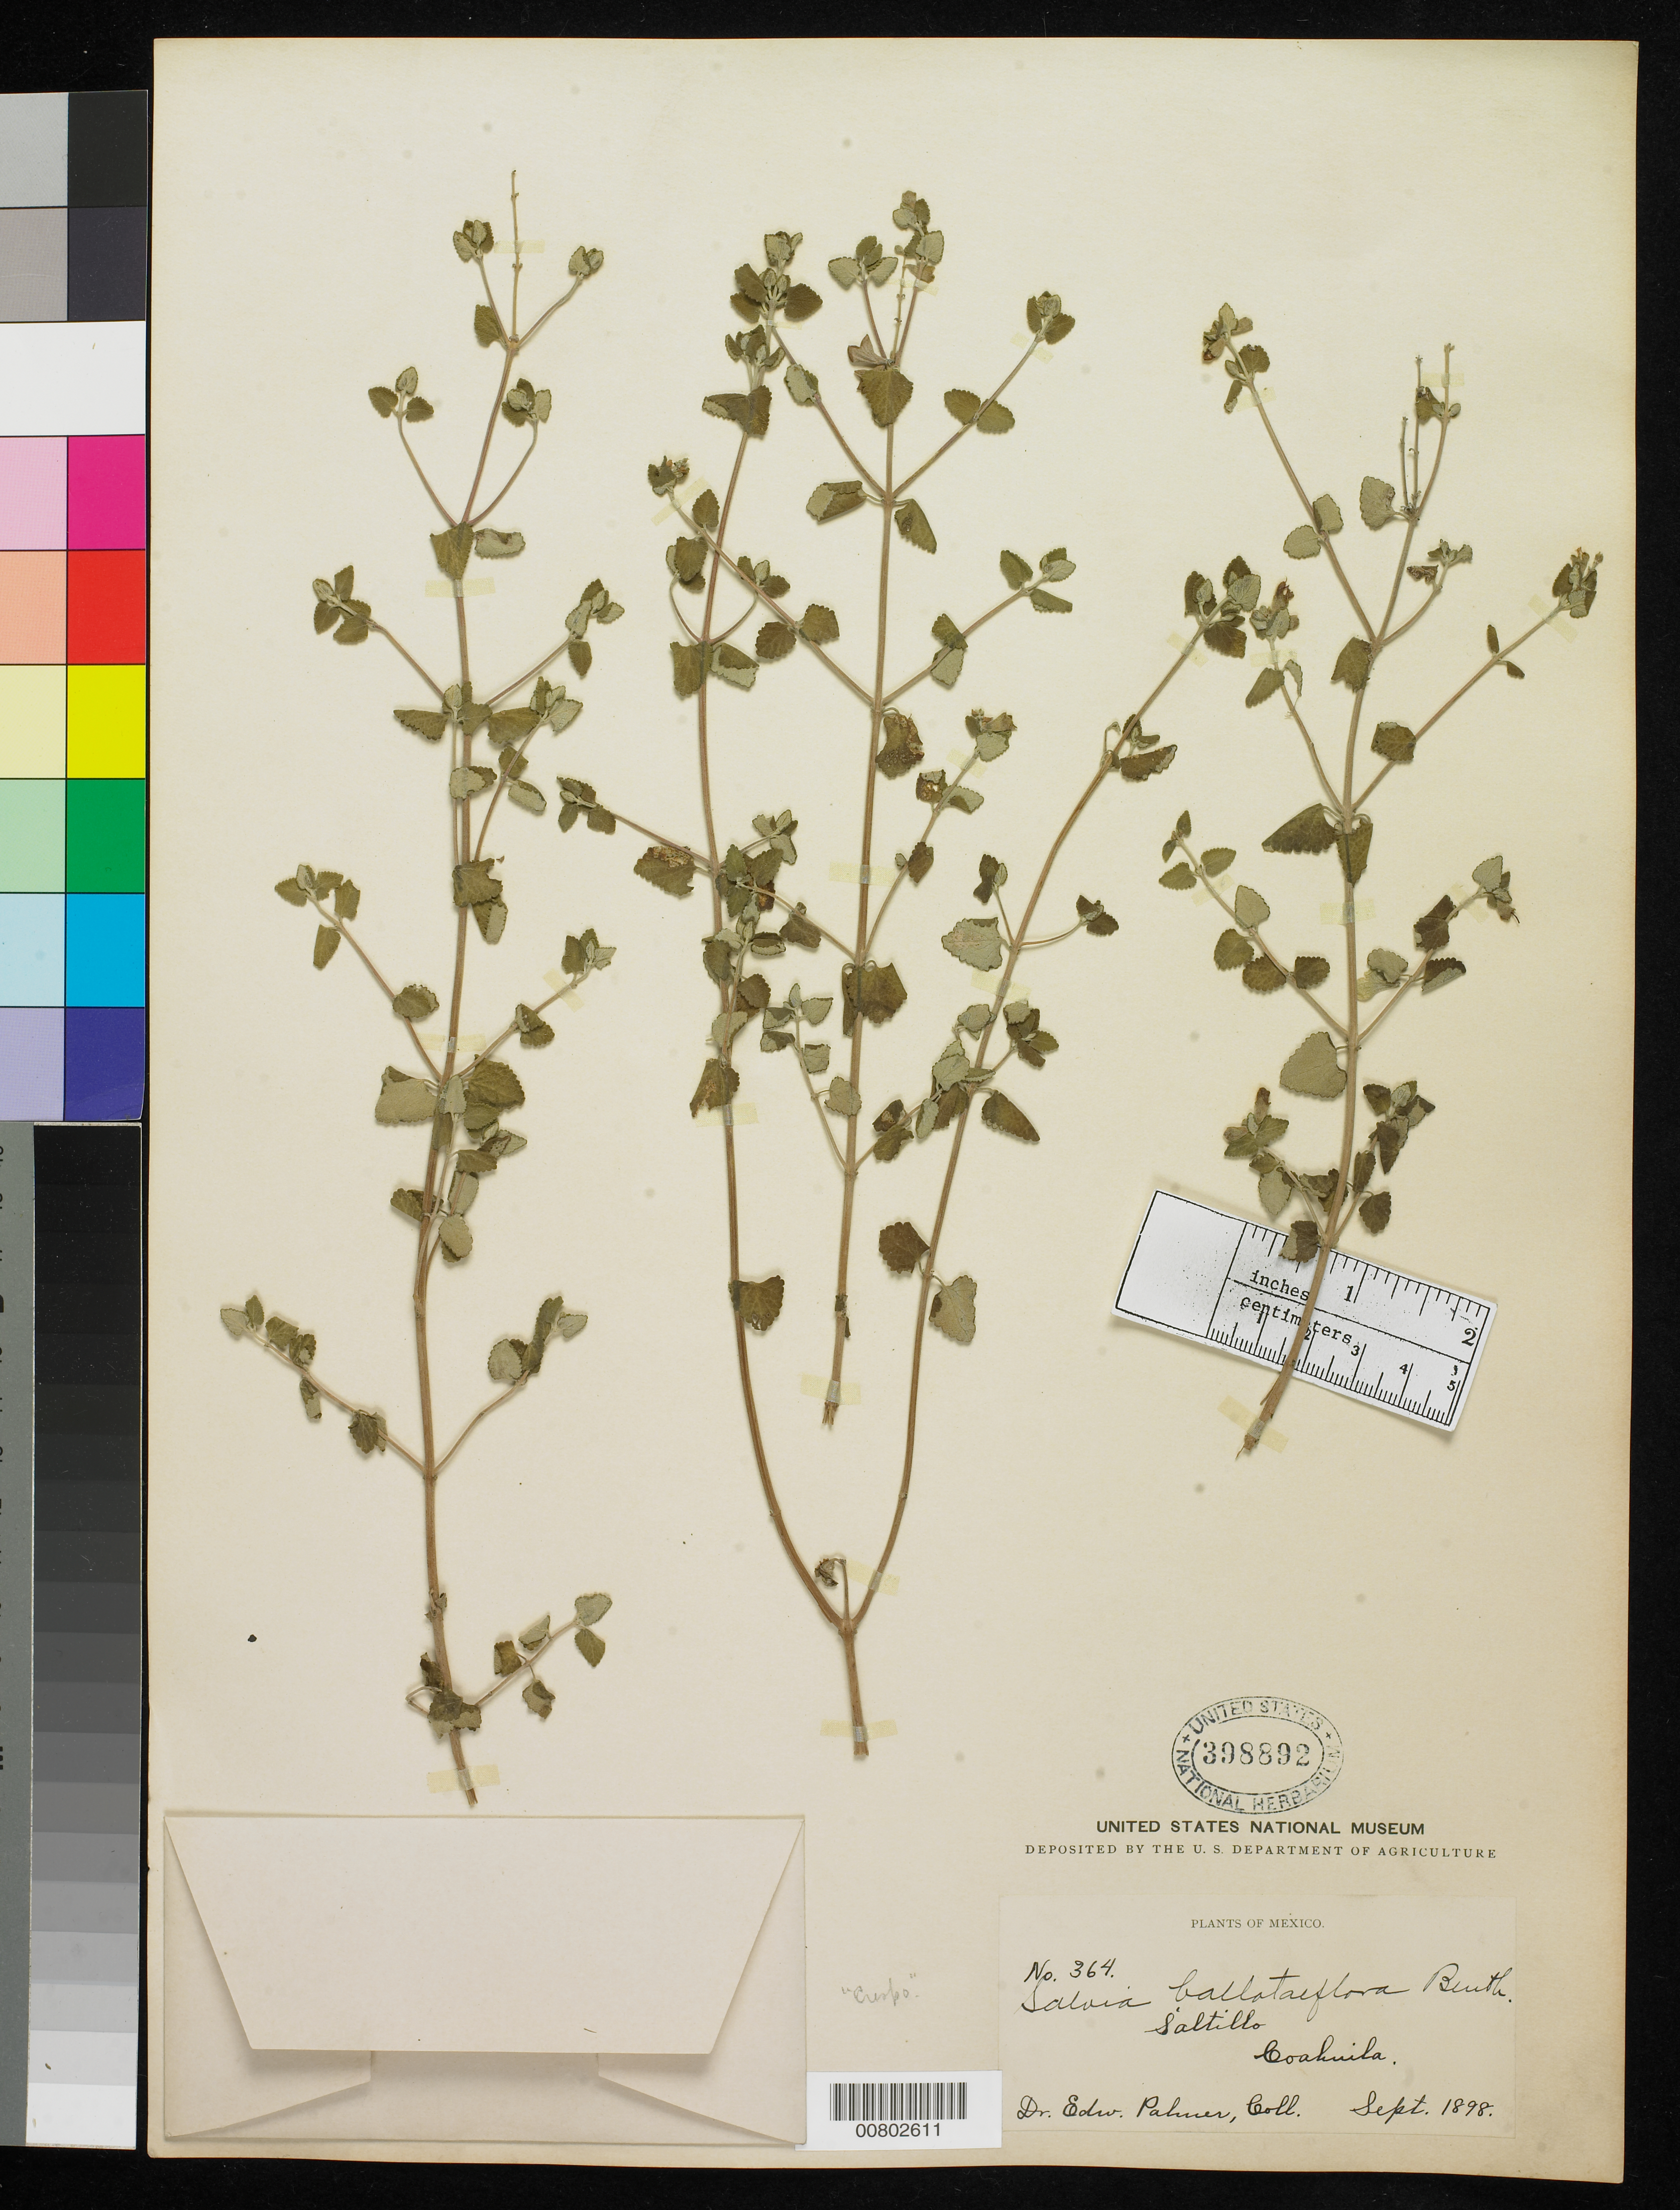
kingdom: Plantae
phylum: Tracheophyta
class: Magnoliopsida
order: Lamiales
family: Lamiaceae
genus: Salvia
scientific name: Salvia ballotiflora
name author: Benth.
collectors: E. Palmer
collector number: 364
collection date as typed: Sep 1898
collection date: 1898-09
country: Mexico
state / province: Coahuila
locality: Saltillo, Coahuila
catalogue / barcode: US 398892